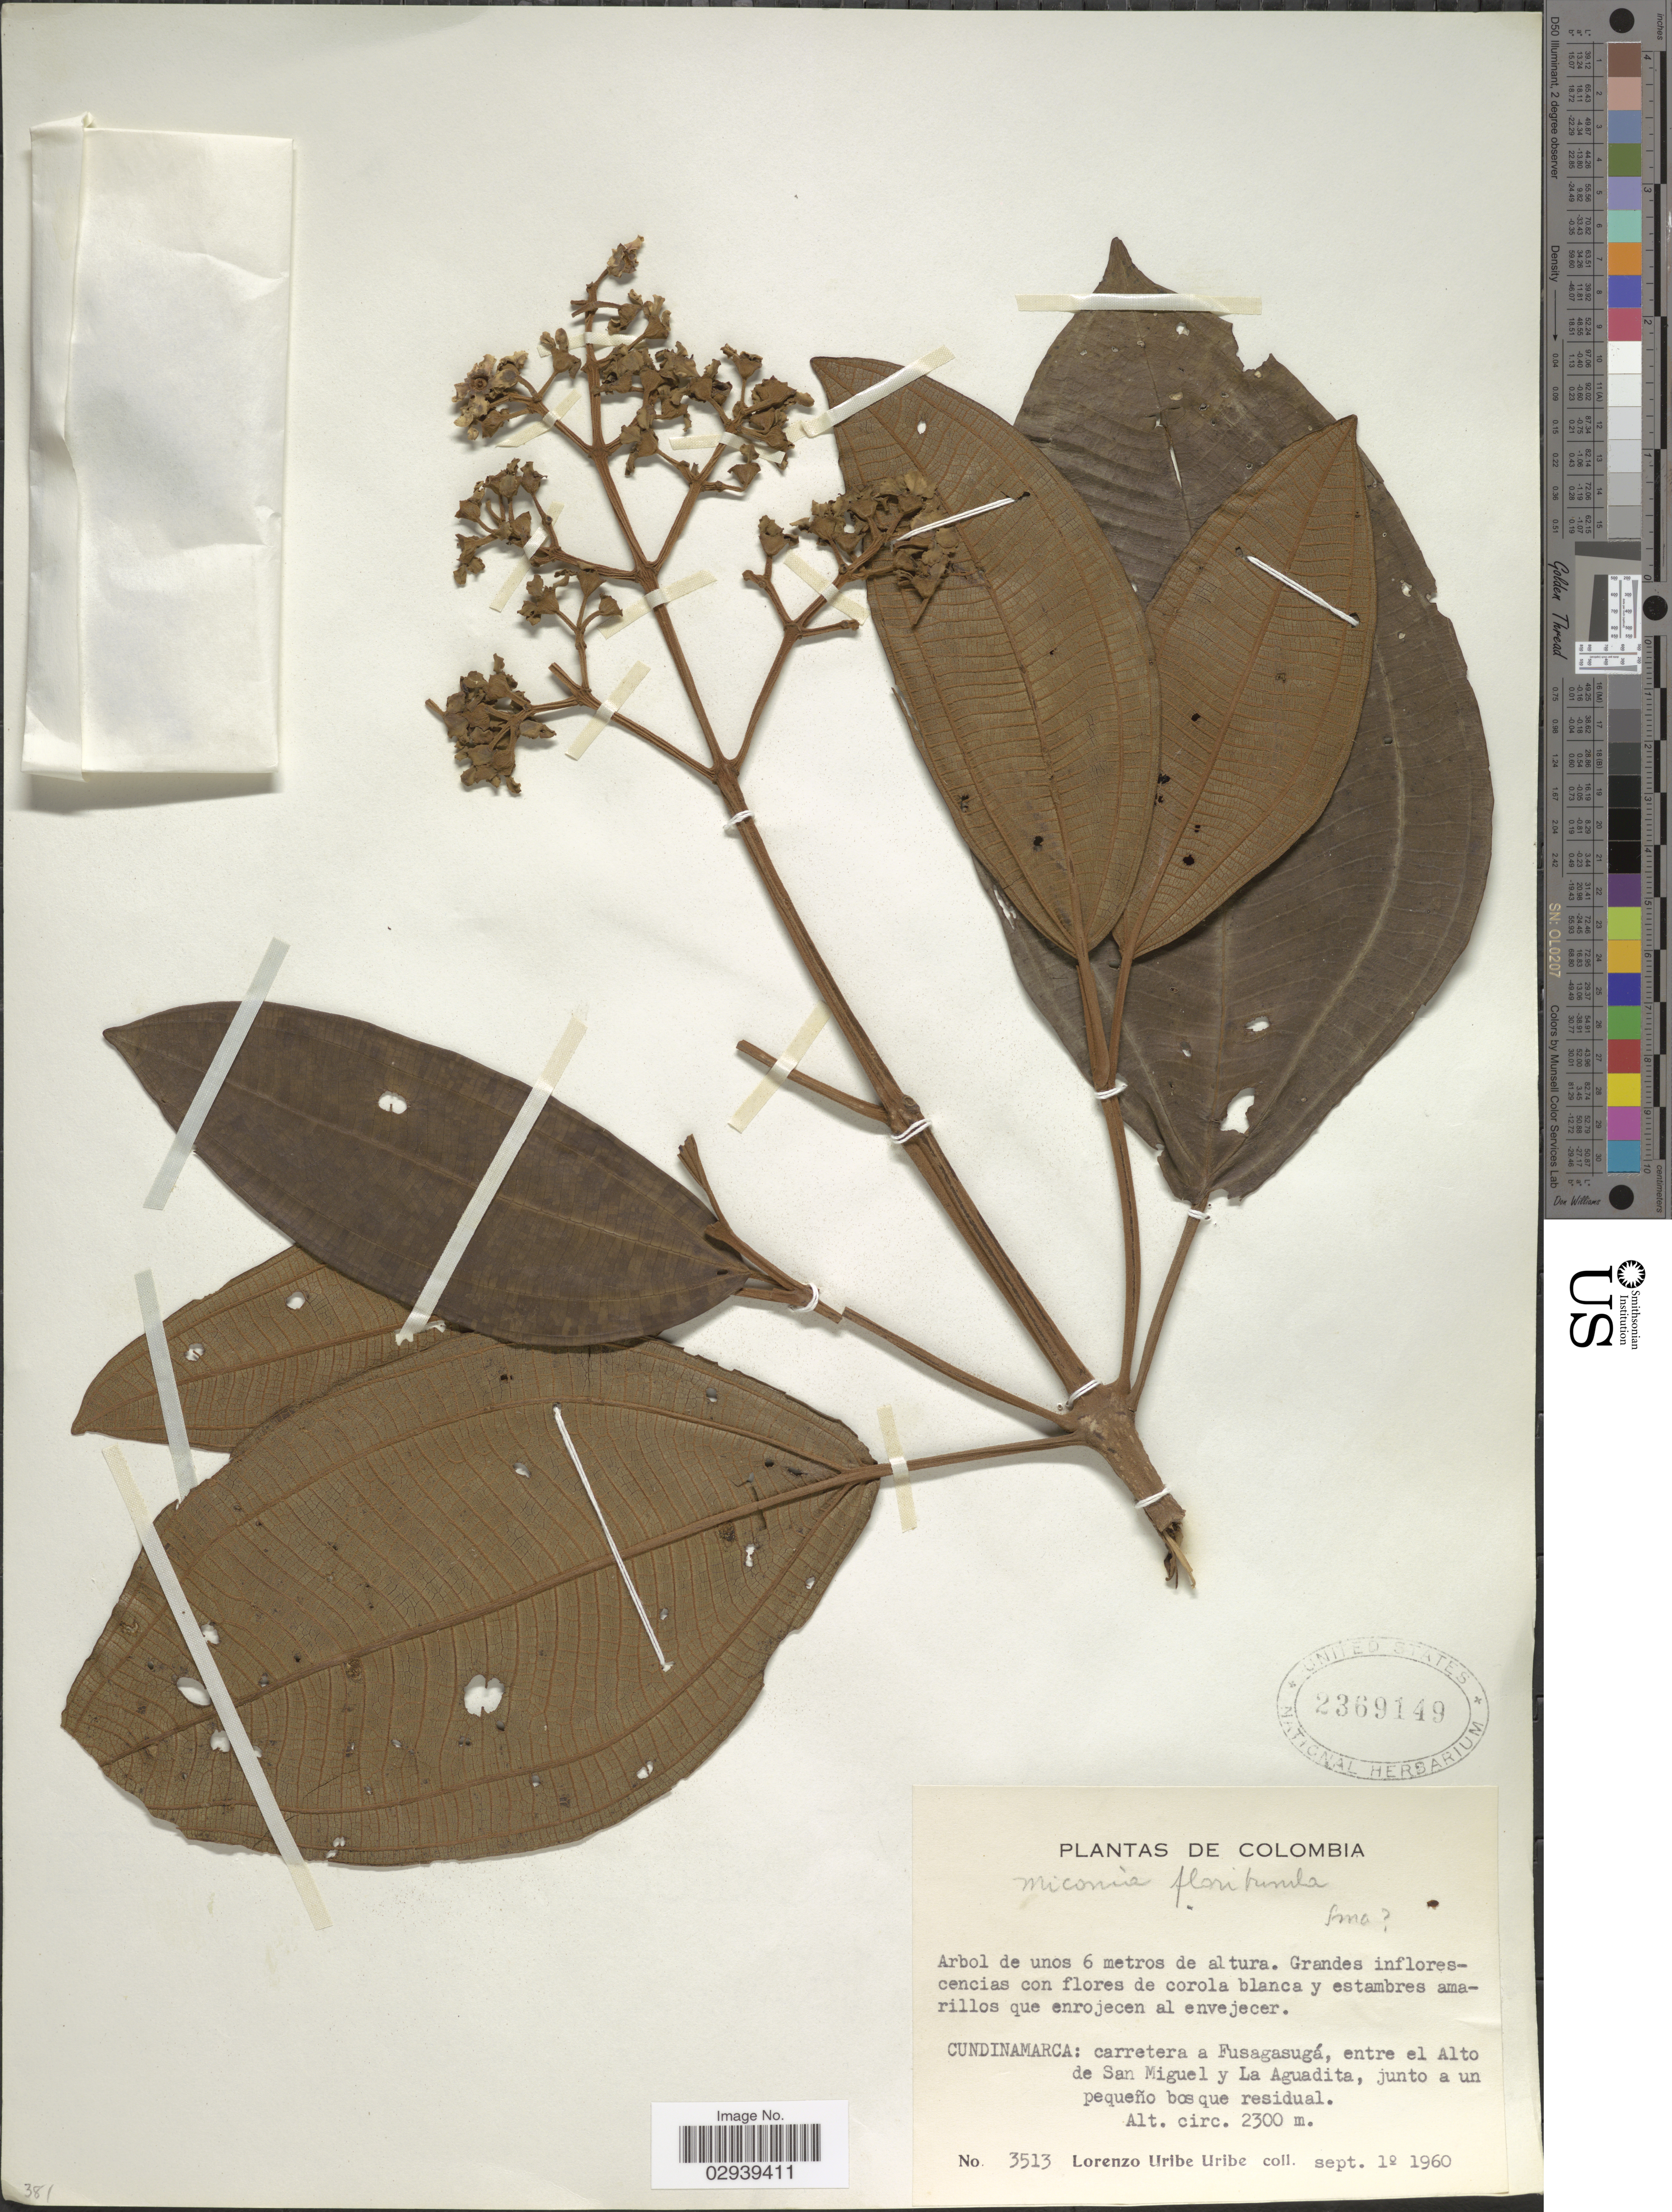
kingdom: Plantae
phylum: Tracheophyta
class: Magnoliopsida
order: Myrtales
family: Melastomataceae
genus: Miconia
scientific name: Miconia floribunda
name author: (Bonpl.) DC.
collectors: L. Uribe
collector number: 3513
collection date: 1960-09-10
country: Colombia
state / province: Cundinamarca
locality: Carretera a Fusagasugá, entre al Alto de San Miguel y La Aguadita.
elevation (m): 2300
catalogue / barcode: US 2369149